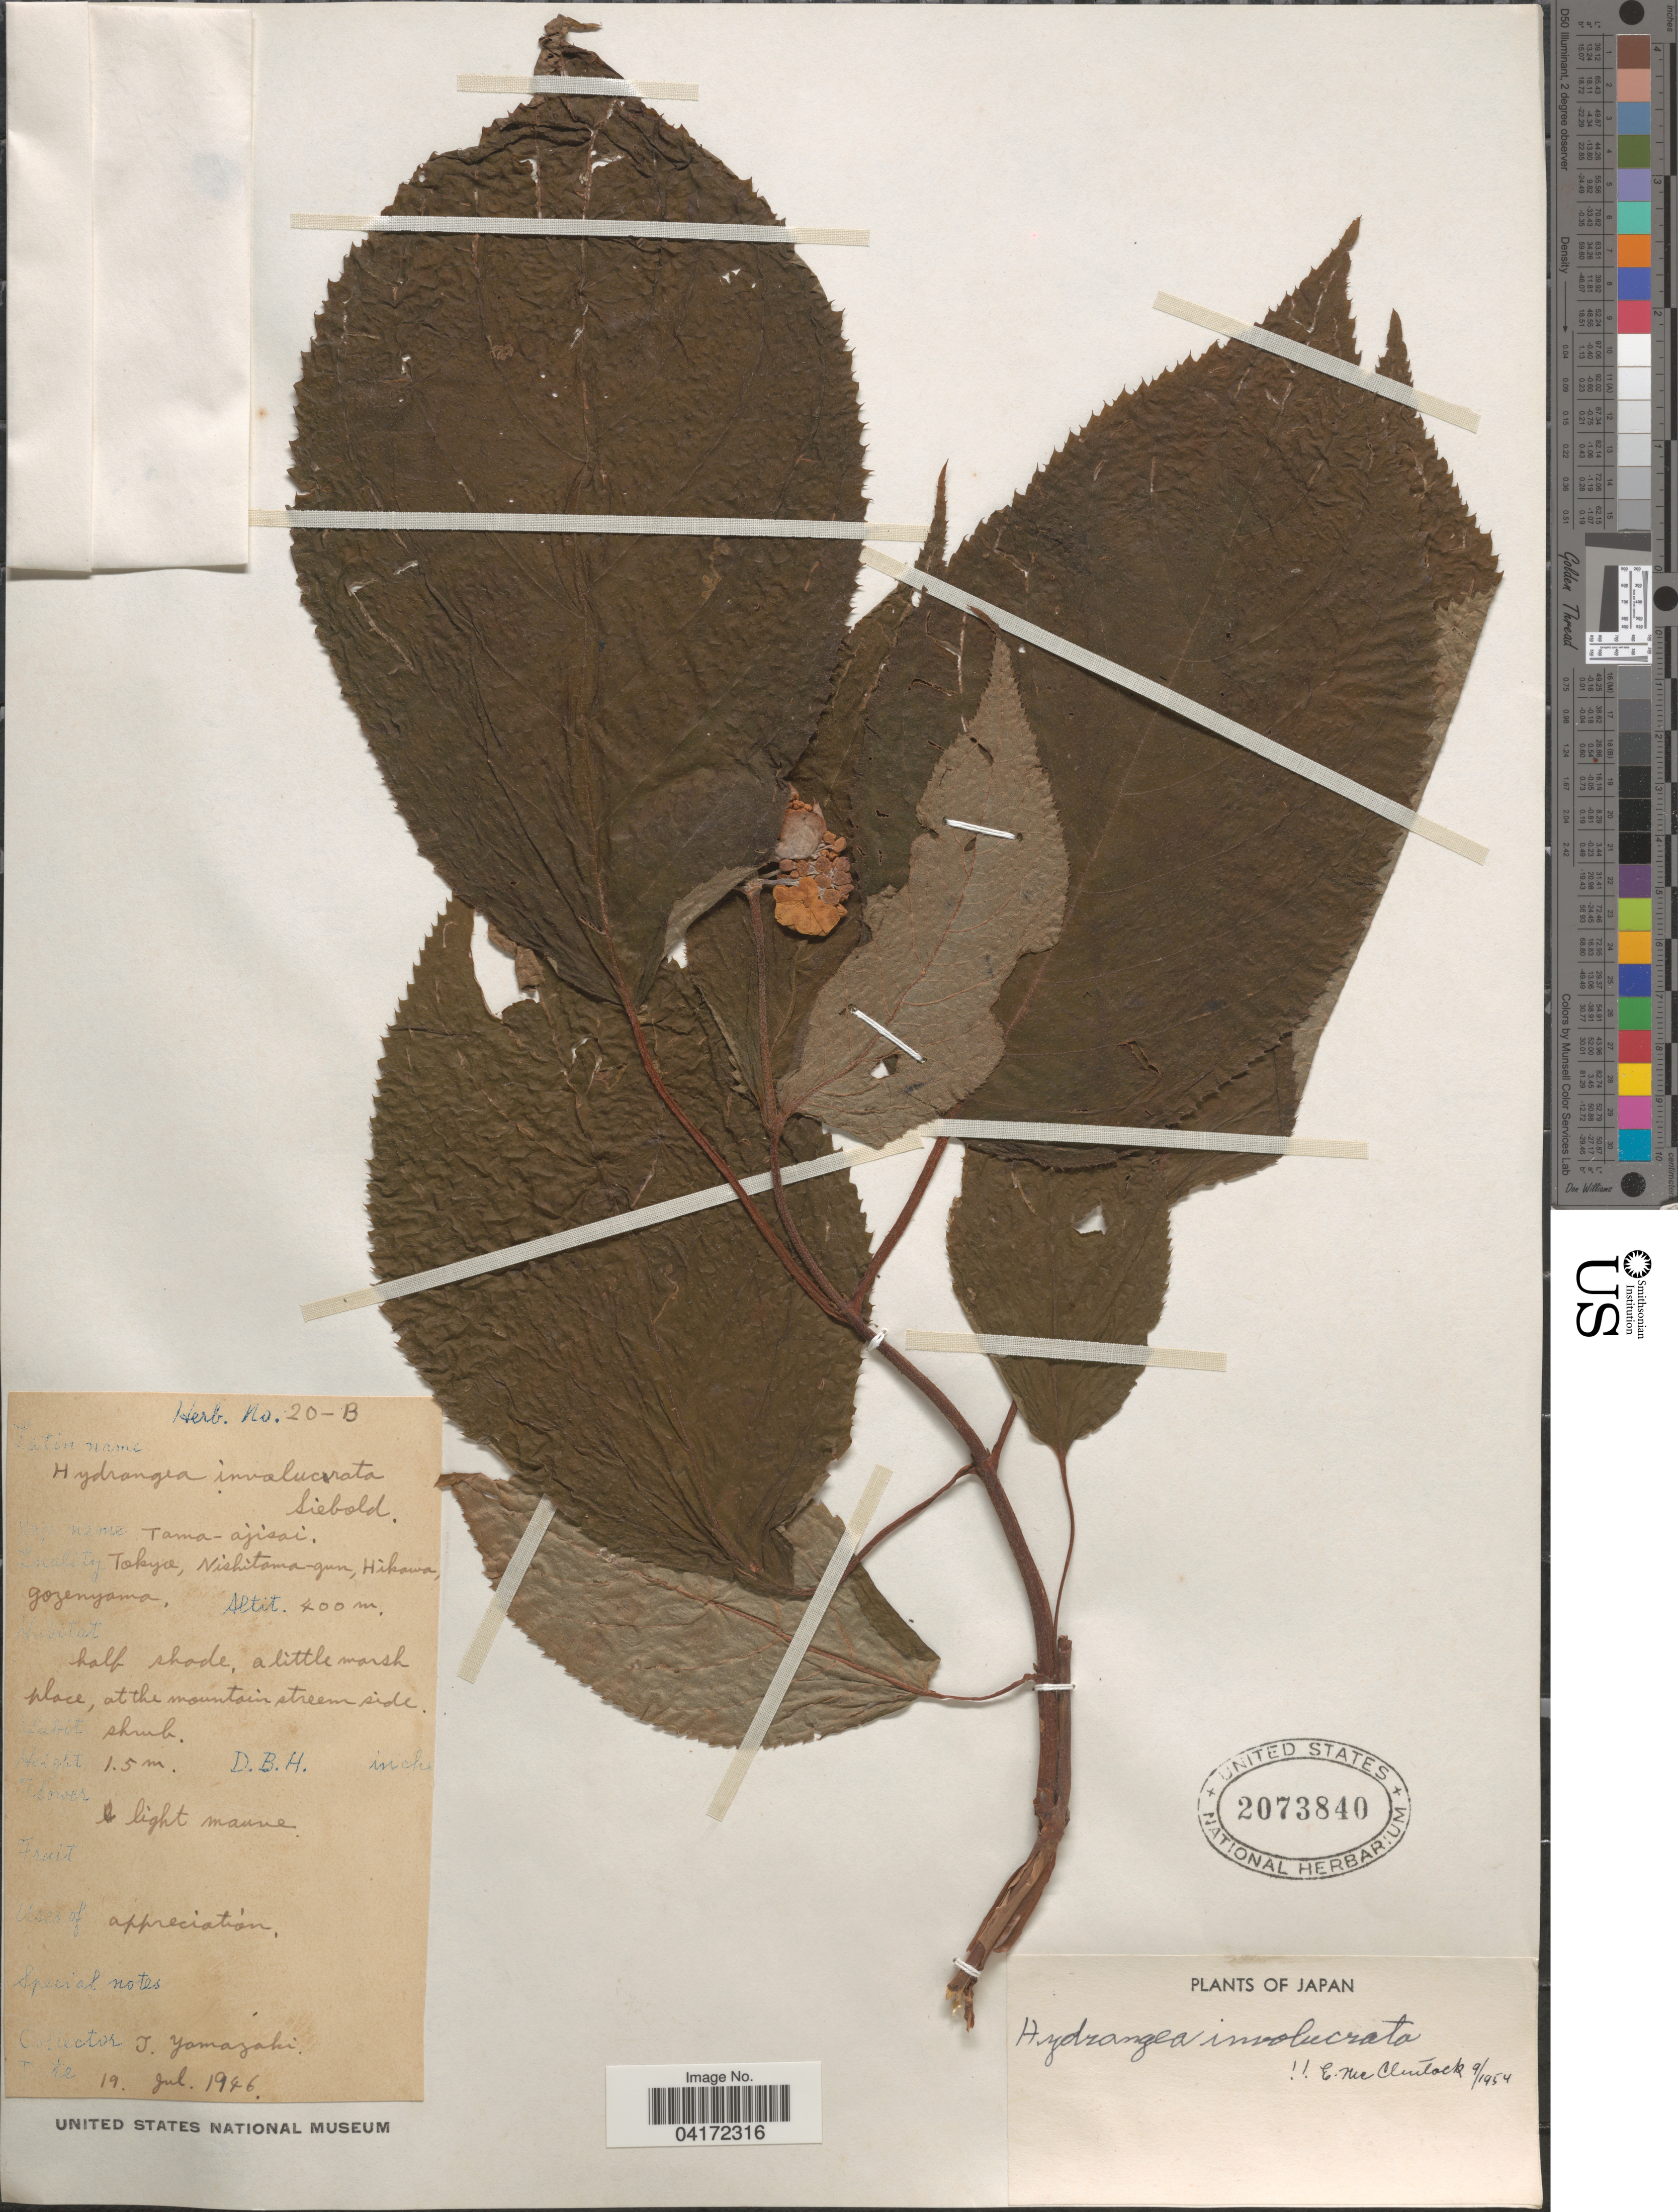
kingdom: Plantae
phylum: Tracheophyta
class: Magnoliopsida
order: Cornales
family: Hydrangeaceae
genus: Hydrangea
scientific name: Hydrangea involucrata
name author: Siebold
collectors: T. Yamazaki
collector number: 20-B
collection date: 1946-07-19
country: Japan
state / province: Tokyo, Federal City of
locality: Tokyo, Nishitama-gun, Hikawa, Gozenyama.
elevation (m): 400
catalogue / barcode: US 2073840